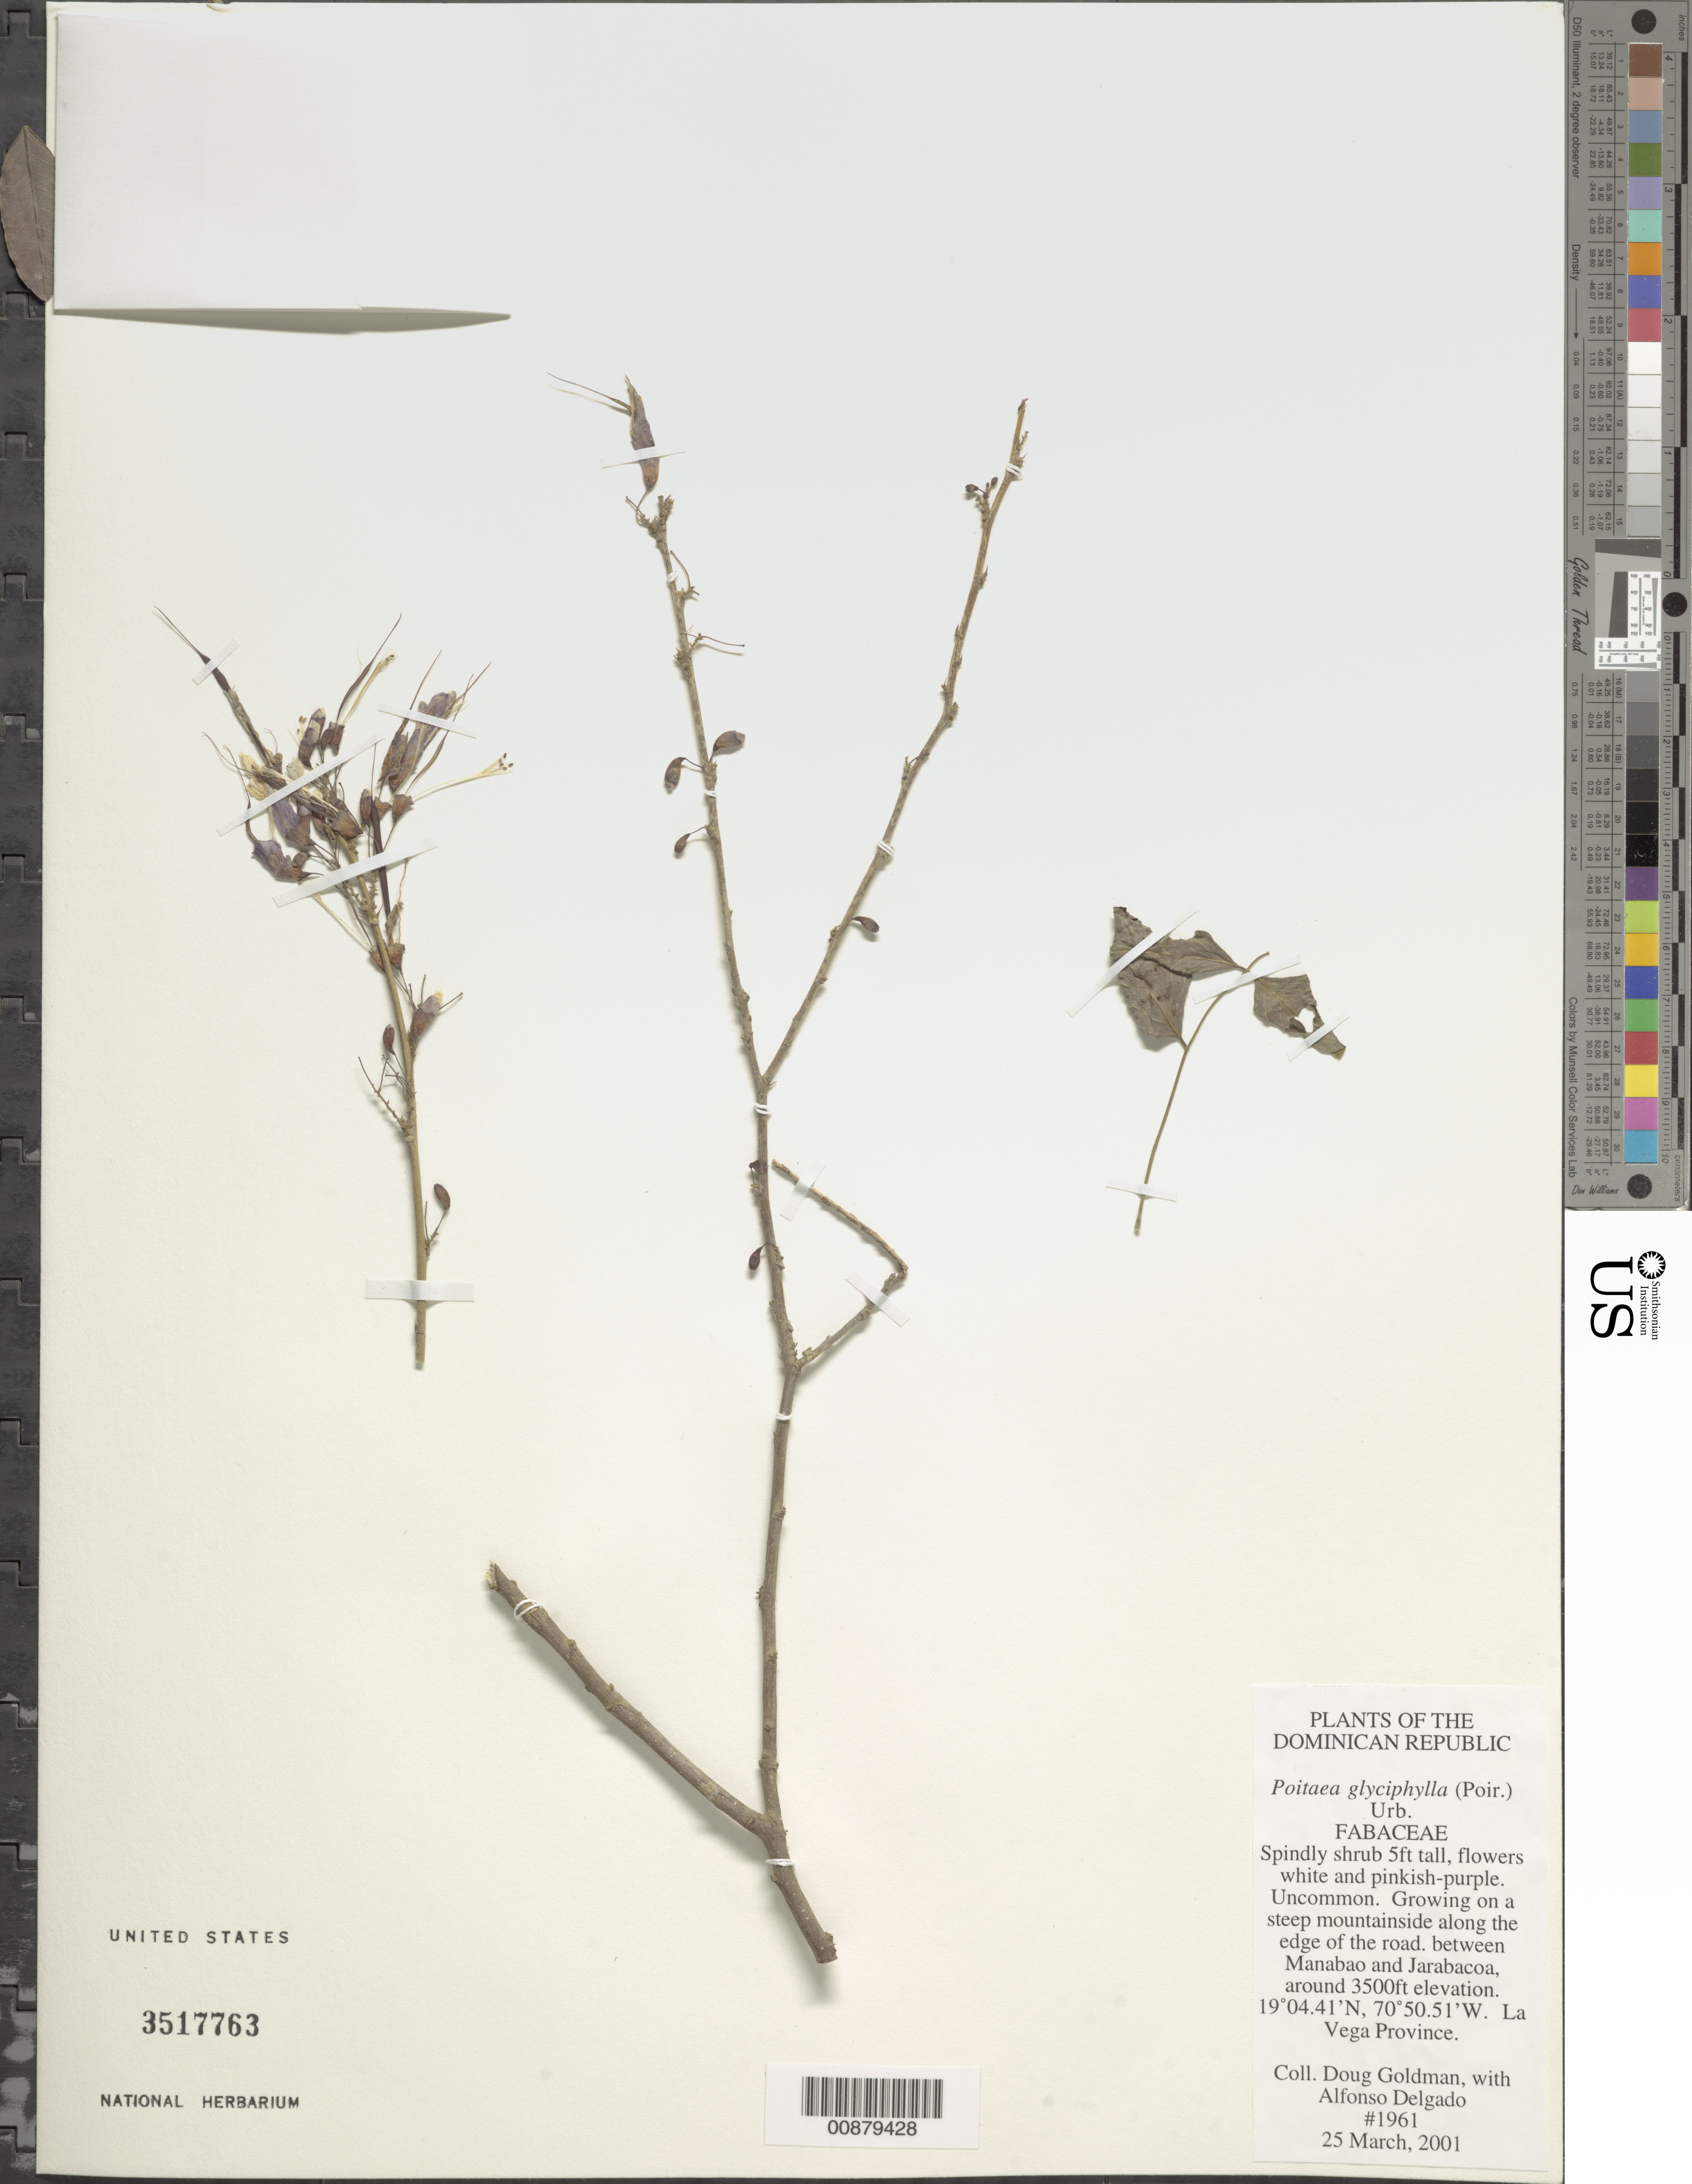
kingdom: Plantae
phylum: Tracheophyta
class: Magnoliopsida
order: Fabales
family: Fabaceae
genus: Poitea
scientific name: Poitea glyciphylla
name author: (Poir.) Urb.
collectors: D. H. Goldman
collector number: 1961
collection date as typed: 25 Mar 2001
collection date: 2001-03-25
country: Dominican Republic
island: Hispaniola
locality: La Vega Province: between Manabao and Jarabacoa.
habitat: Growing on a steep mountainside along the edge of the road.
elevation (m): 1067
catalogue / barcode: US 3517763